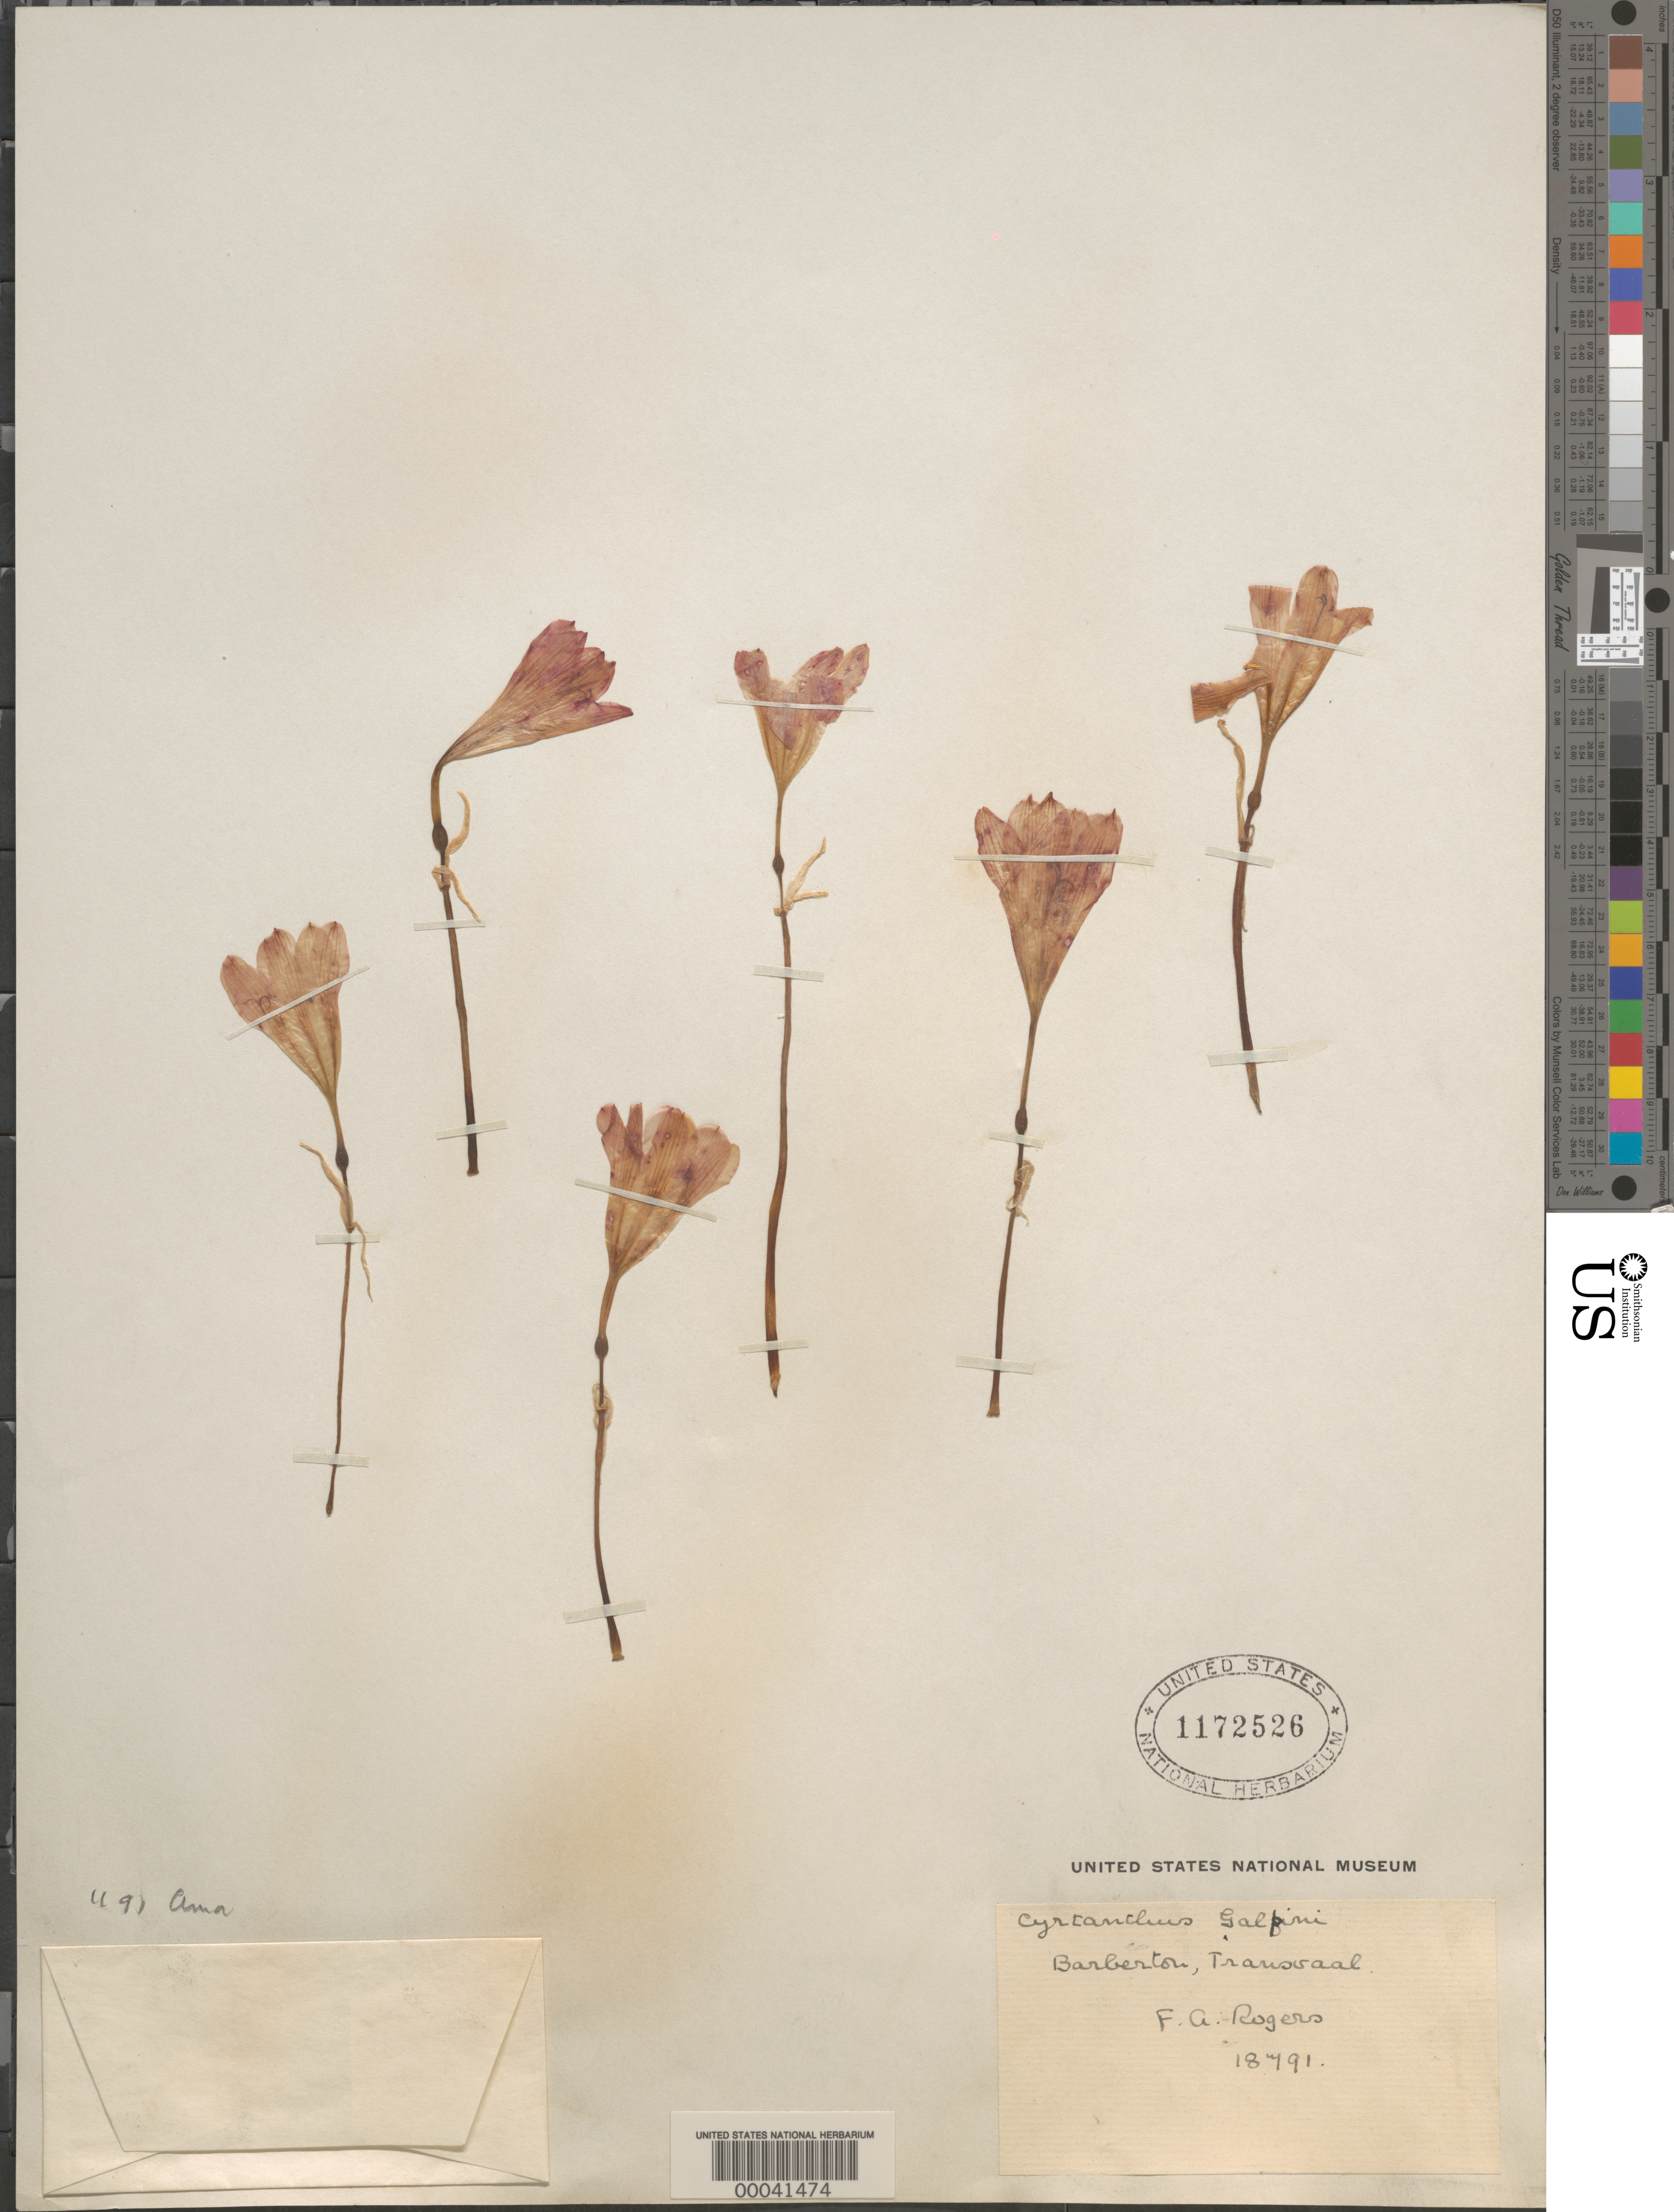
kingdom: Plantae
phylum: Tracheophyta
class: Liliopsida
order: Asparagales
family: Amaryllidaceae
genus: Cyrtanthus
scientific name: Cyrtanthus galpinii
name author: Baker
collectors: F. A. Rogers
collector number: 18791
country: South Africa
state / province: Mpumalanga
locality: Barberton. Transvaal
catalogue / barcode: US 1172526